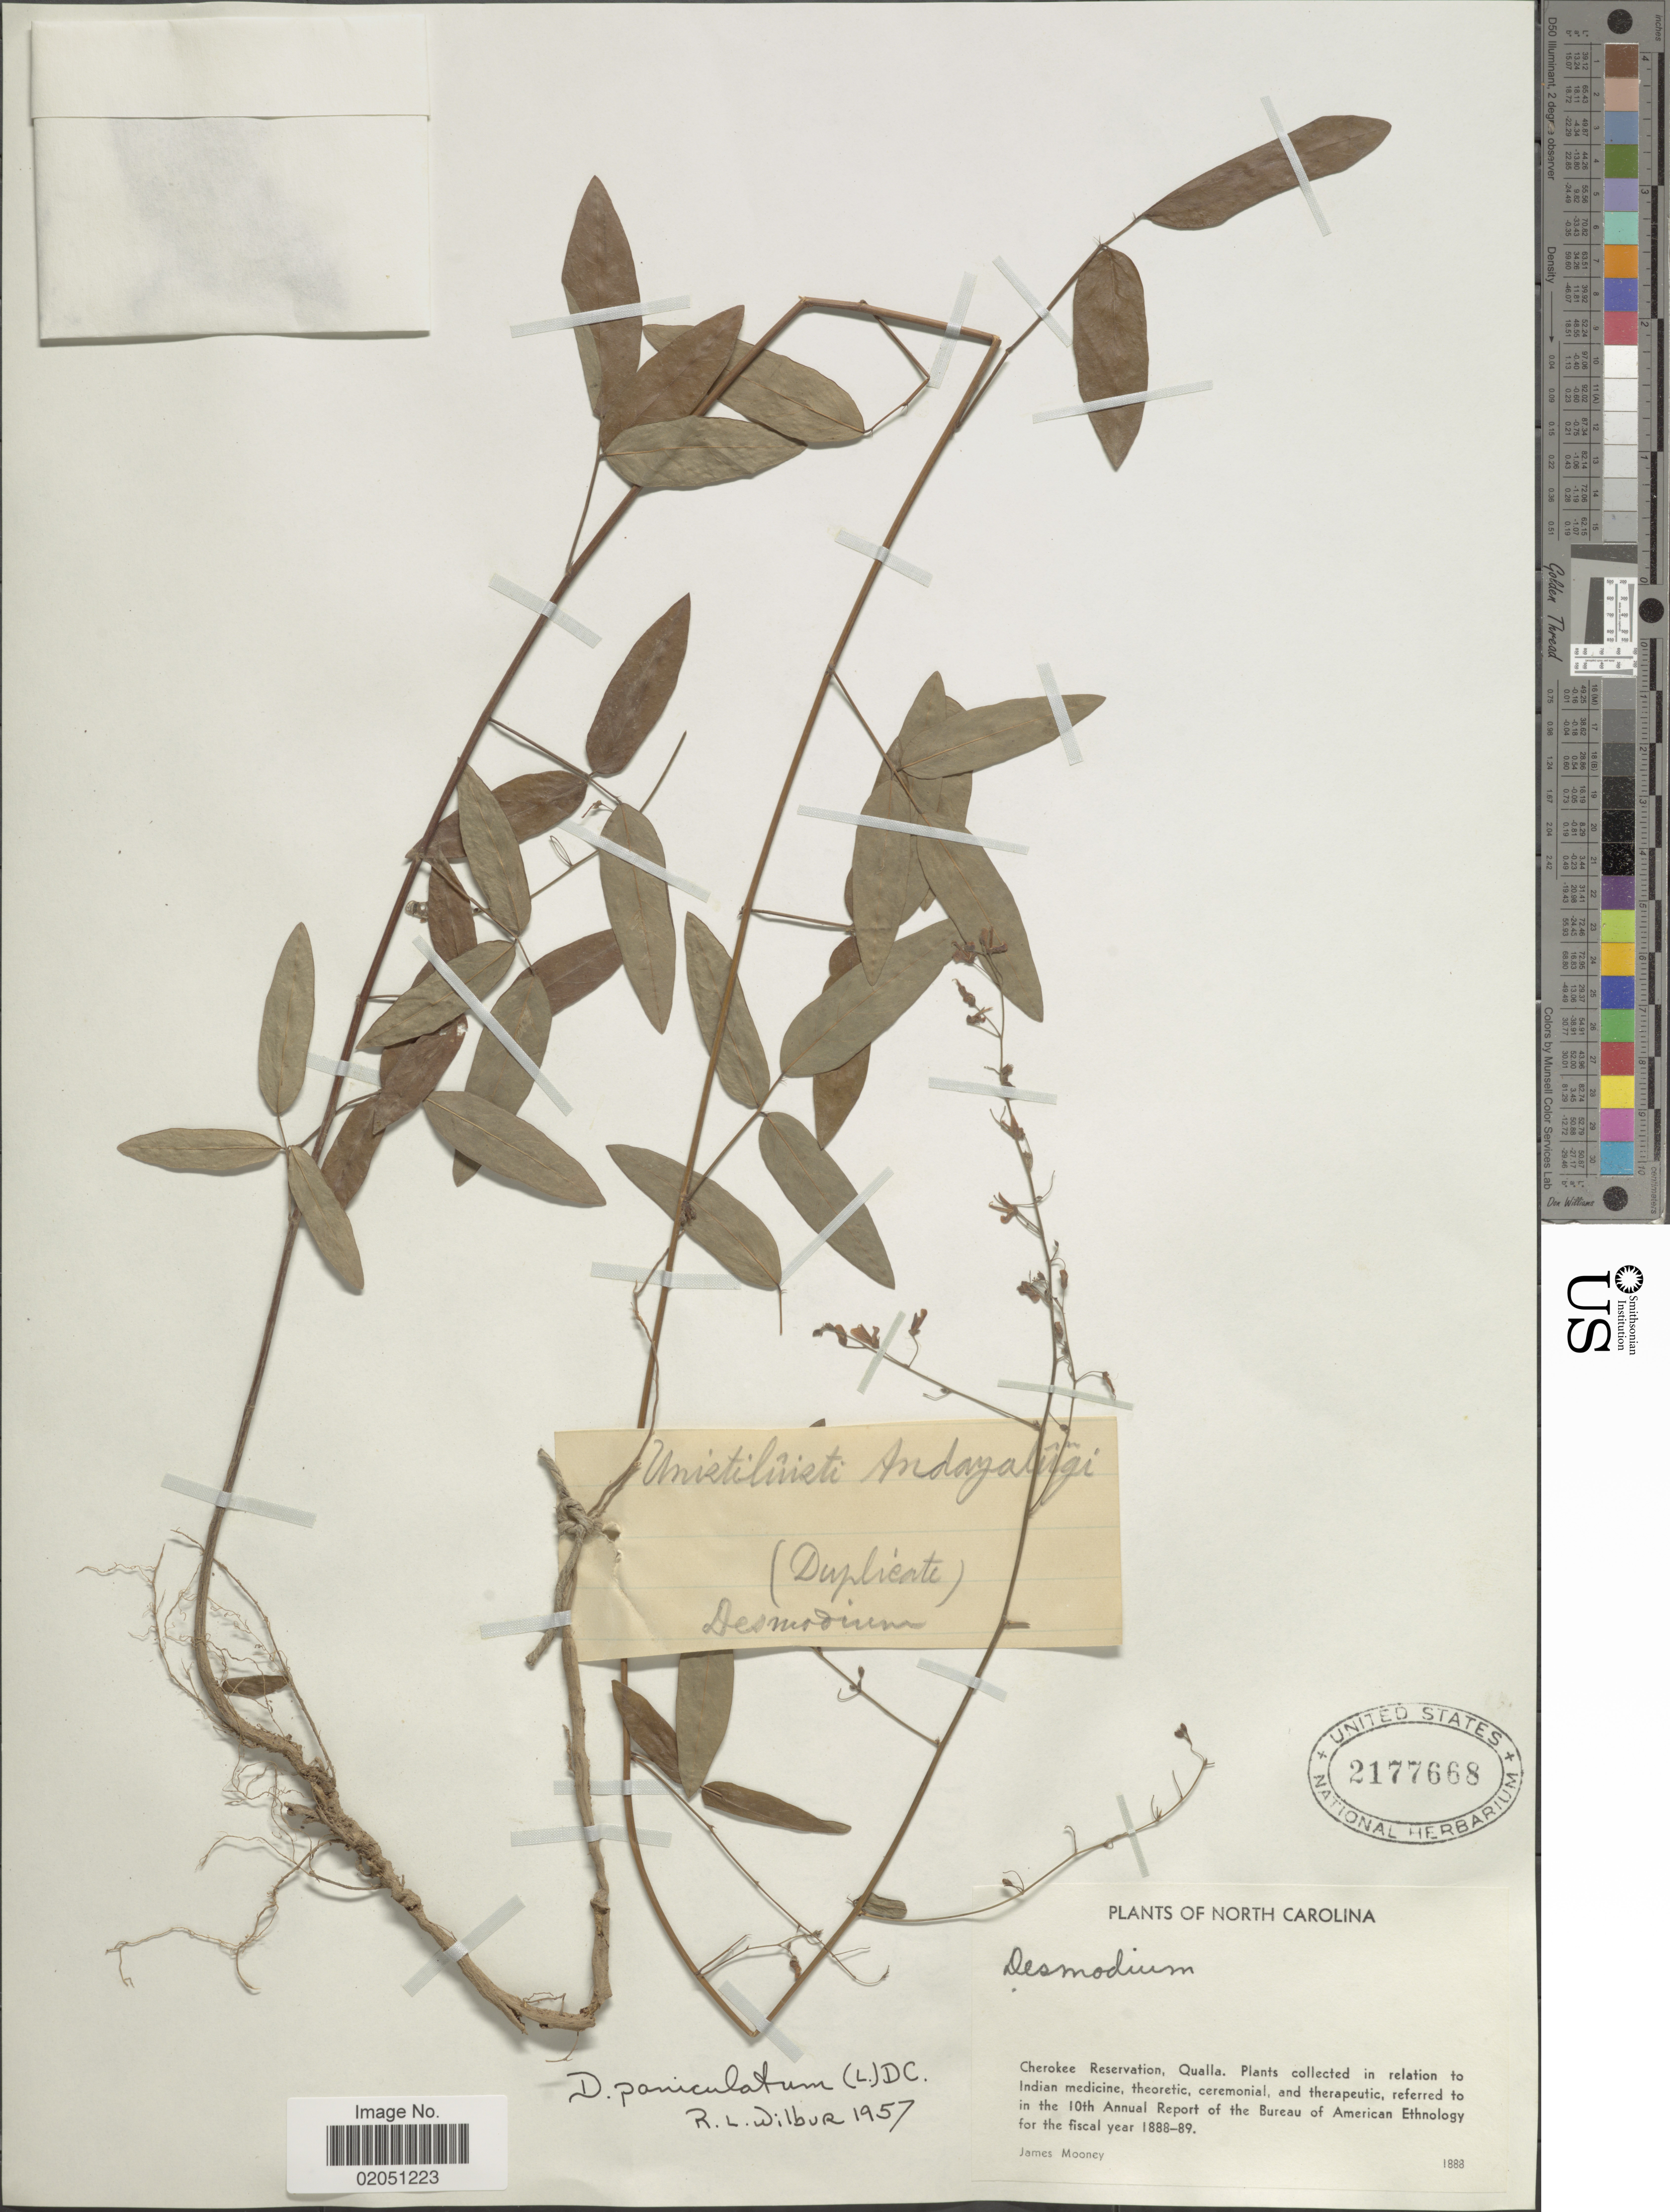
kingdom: Plantae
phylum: Tracheophyta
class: Magnoliopsida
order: Fabales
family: Fabaceae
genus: Desmodium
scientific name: Desmodium paniculatum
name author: (L.) DC.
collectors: J. Mooney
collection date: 1888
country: United States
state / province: North Carolina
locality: Cherokee Reservation, Qualla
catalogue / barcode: US 2177668